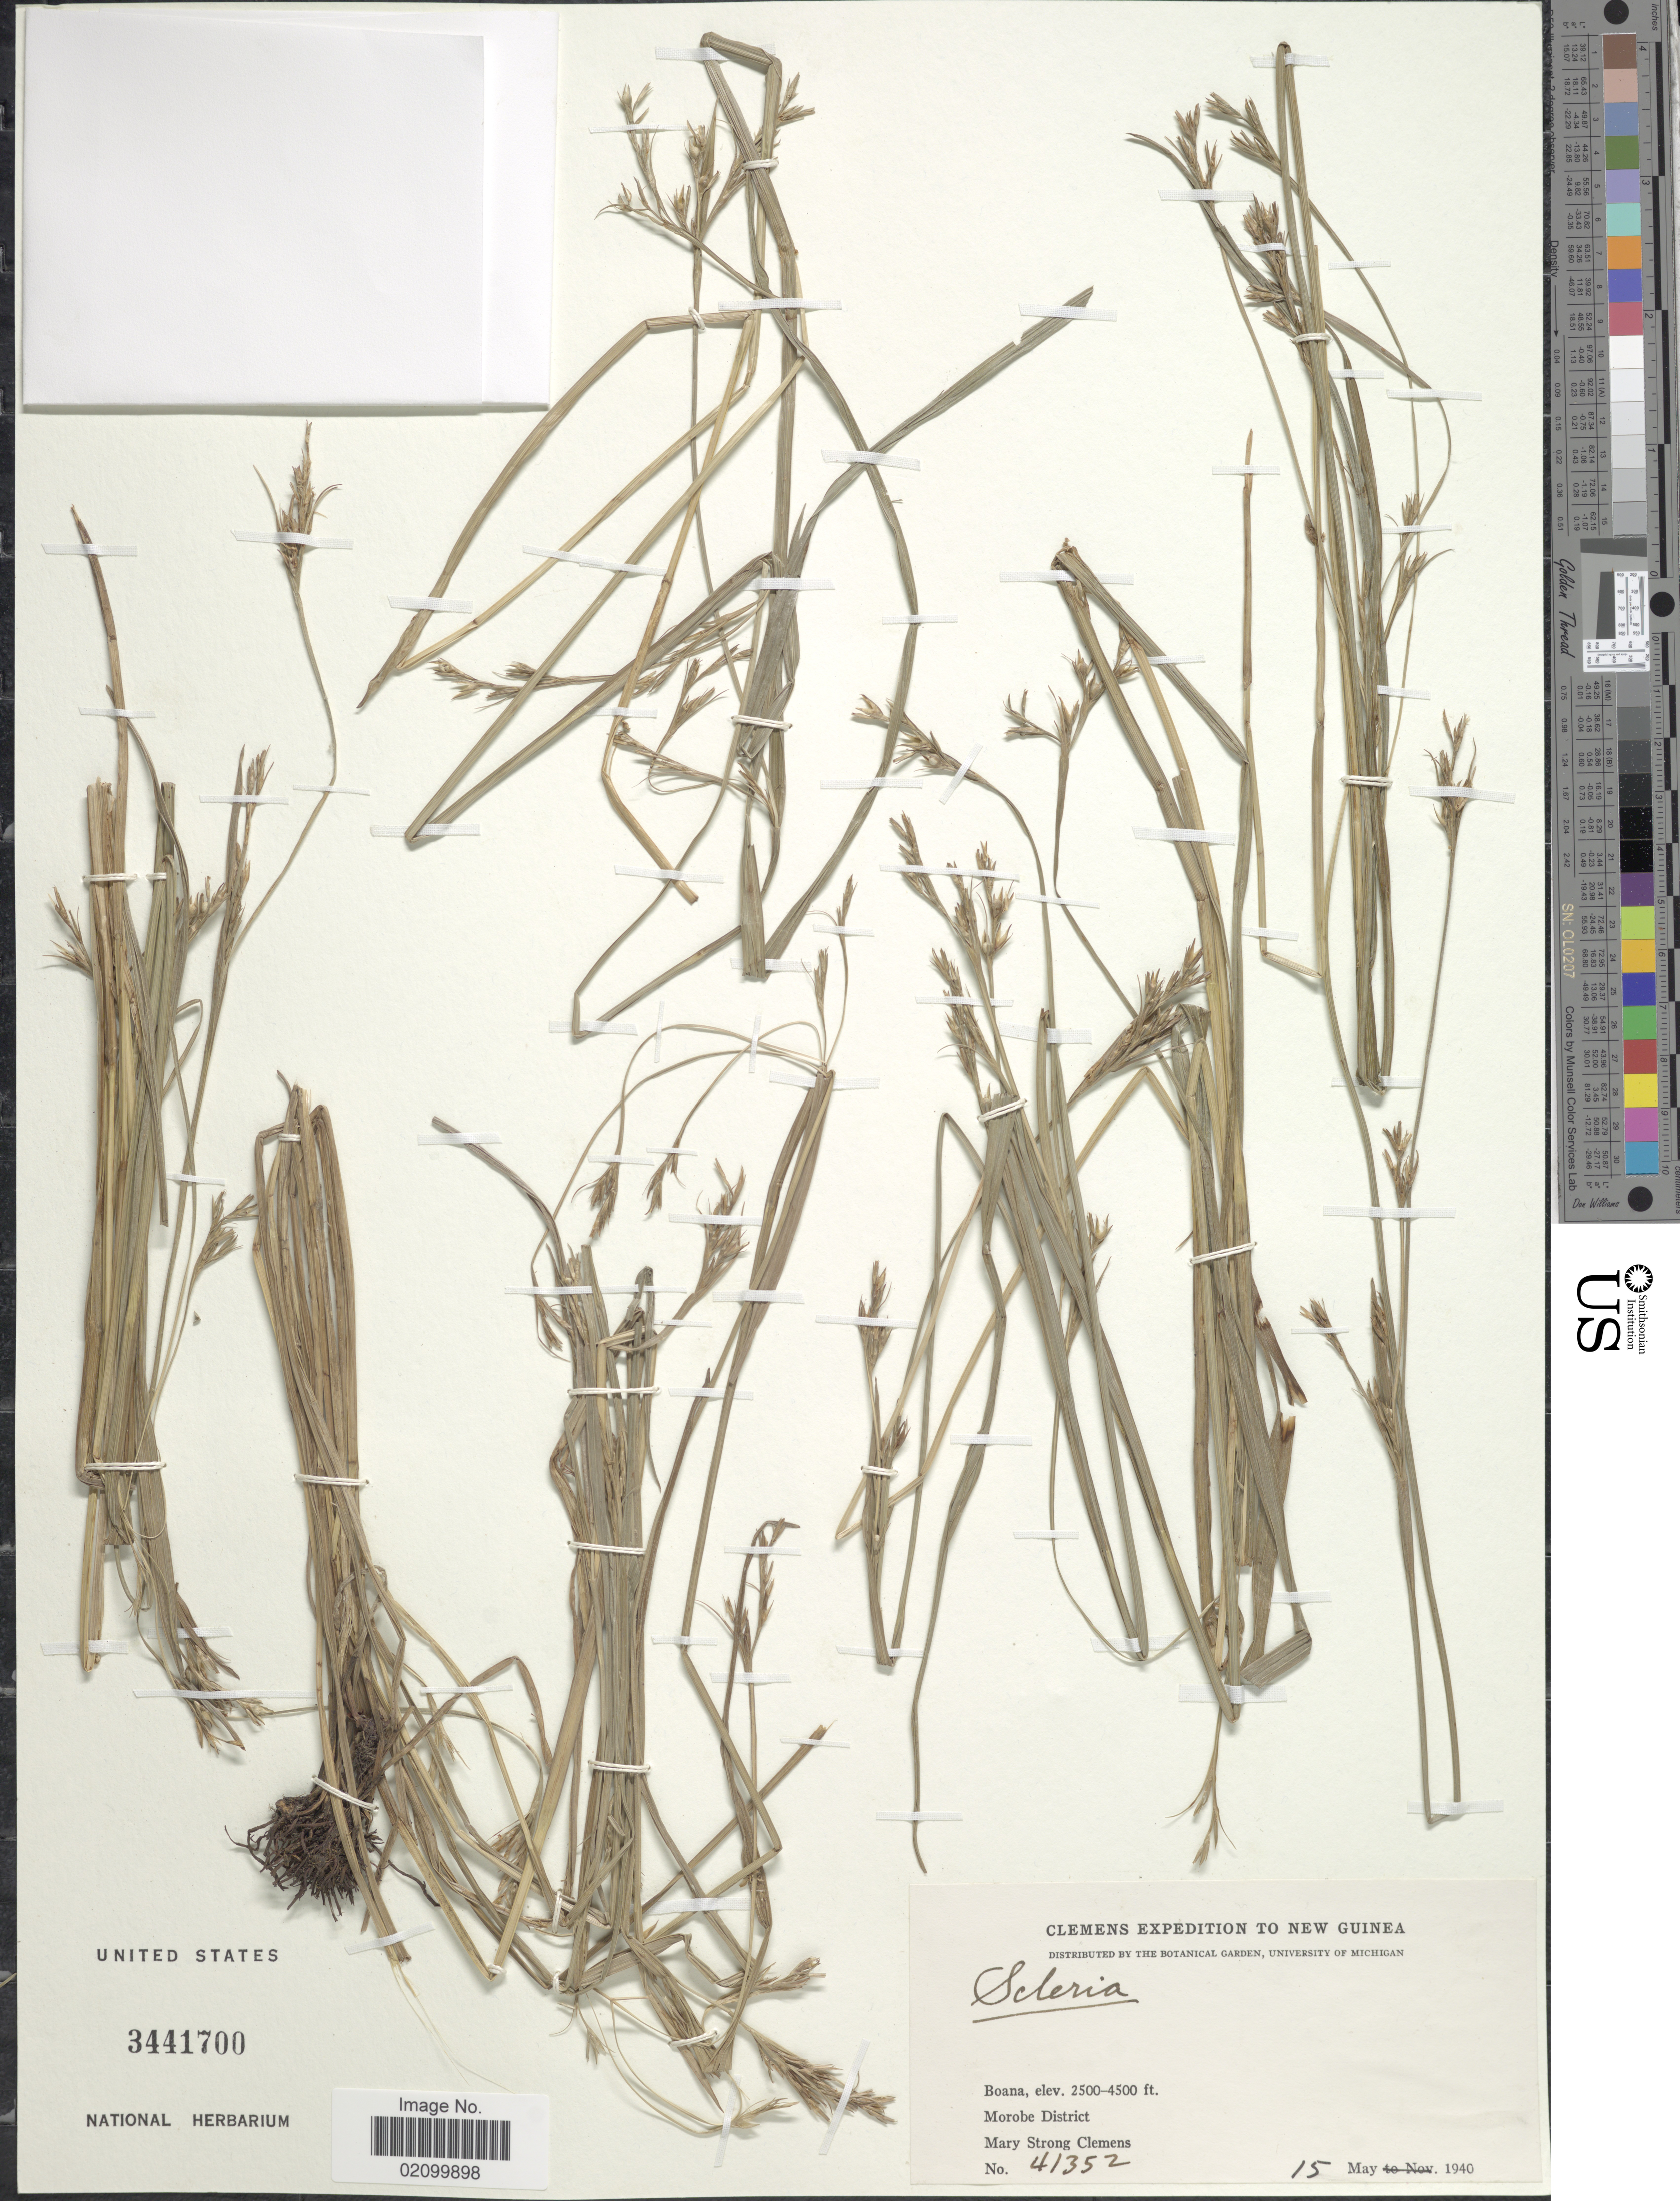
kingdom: Plantae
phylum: Tracheophyta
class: Liliopsida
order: Poales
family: Cyperaceae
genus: Scleria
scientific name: Scleria sp.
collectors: M. S. Clemens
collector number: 41352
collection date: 1940-05-15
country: Papua New Guinea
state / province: Morobe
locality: New Guinea. Boana, Morobe District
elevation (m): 762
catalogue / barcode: US 3441700